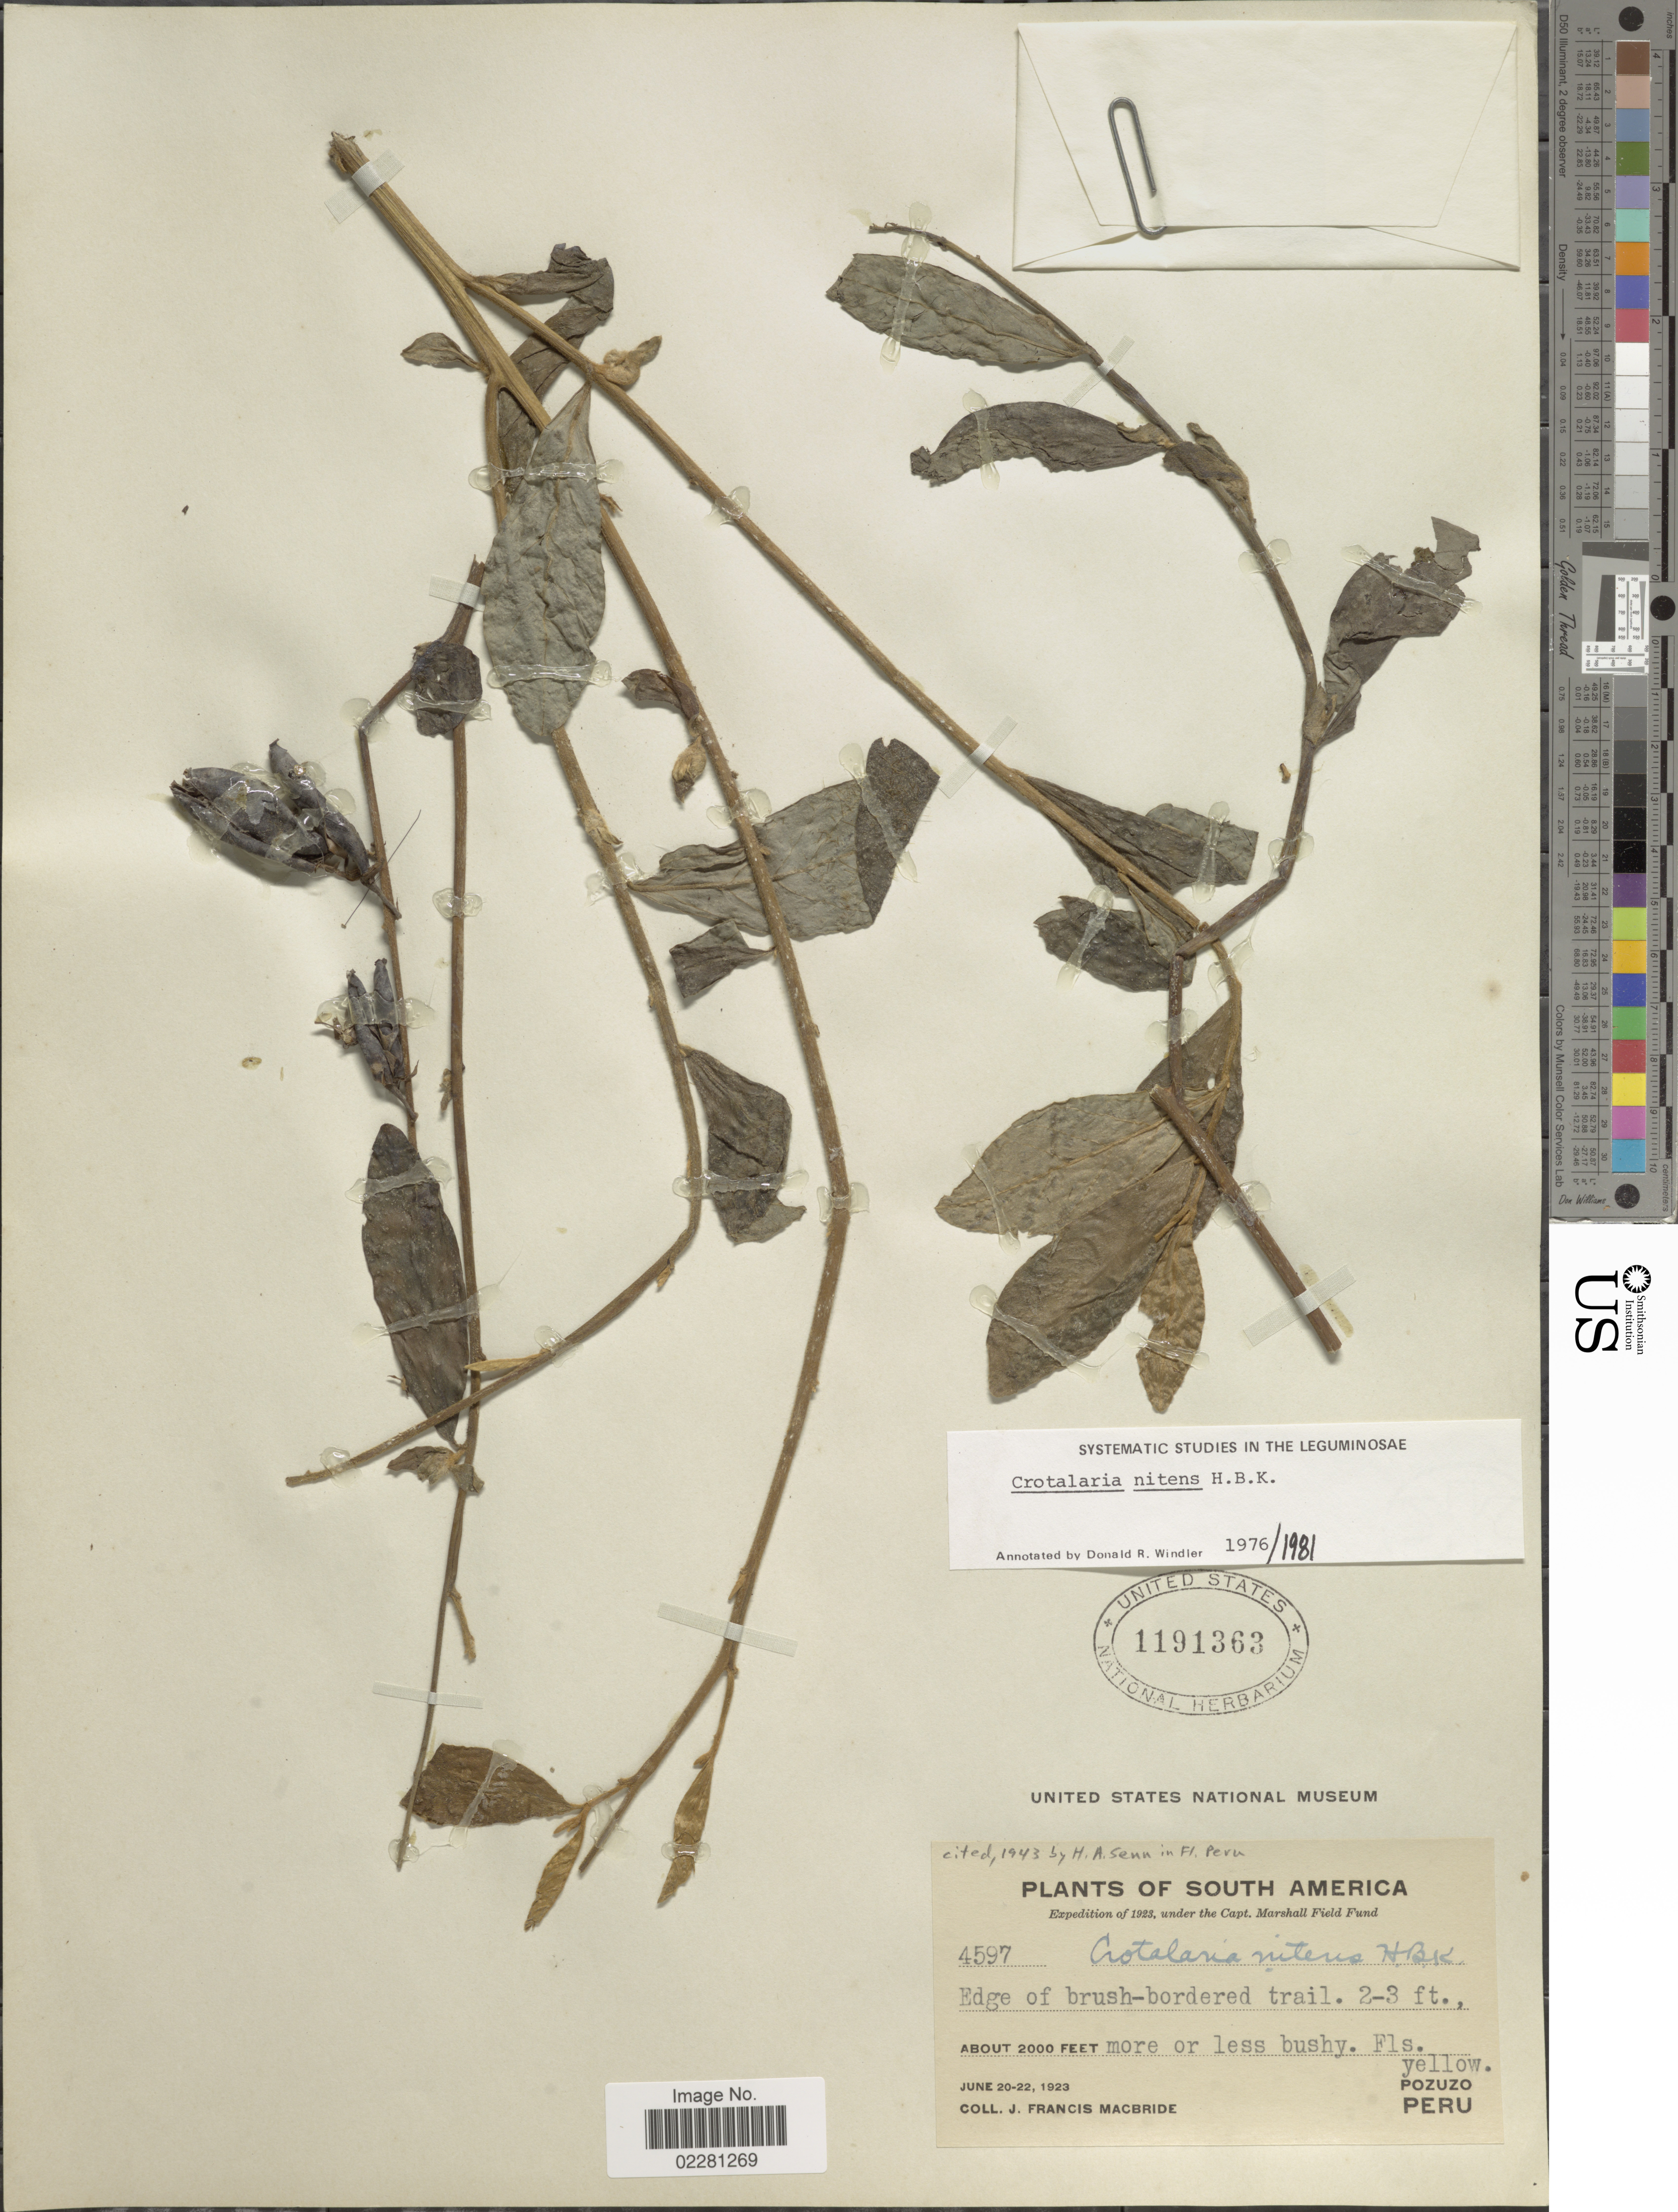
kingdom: Plantae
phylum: Tracheophyta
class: Magnoliopsida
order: Fabales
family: Fabaceae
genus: Crotalaria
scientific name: Crotalaria nitens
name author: Kunth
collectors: J. F. Macbride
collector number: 4597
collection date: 1923-06-20/1923-06-22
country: Peru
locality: Pozuzo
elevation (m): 610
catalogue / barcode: US 1191363